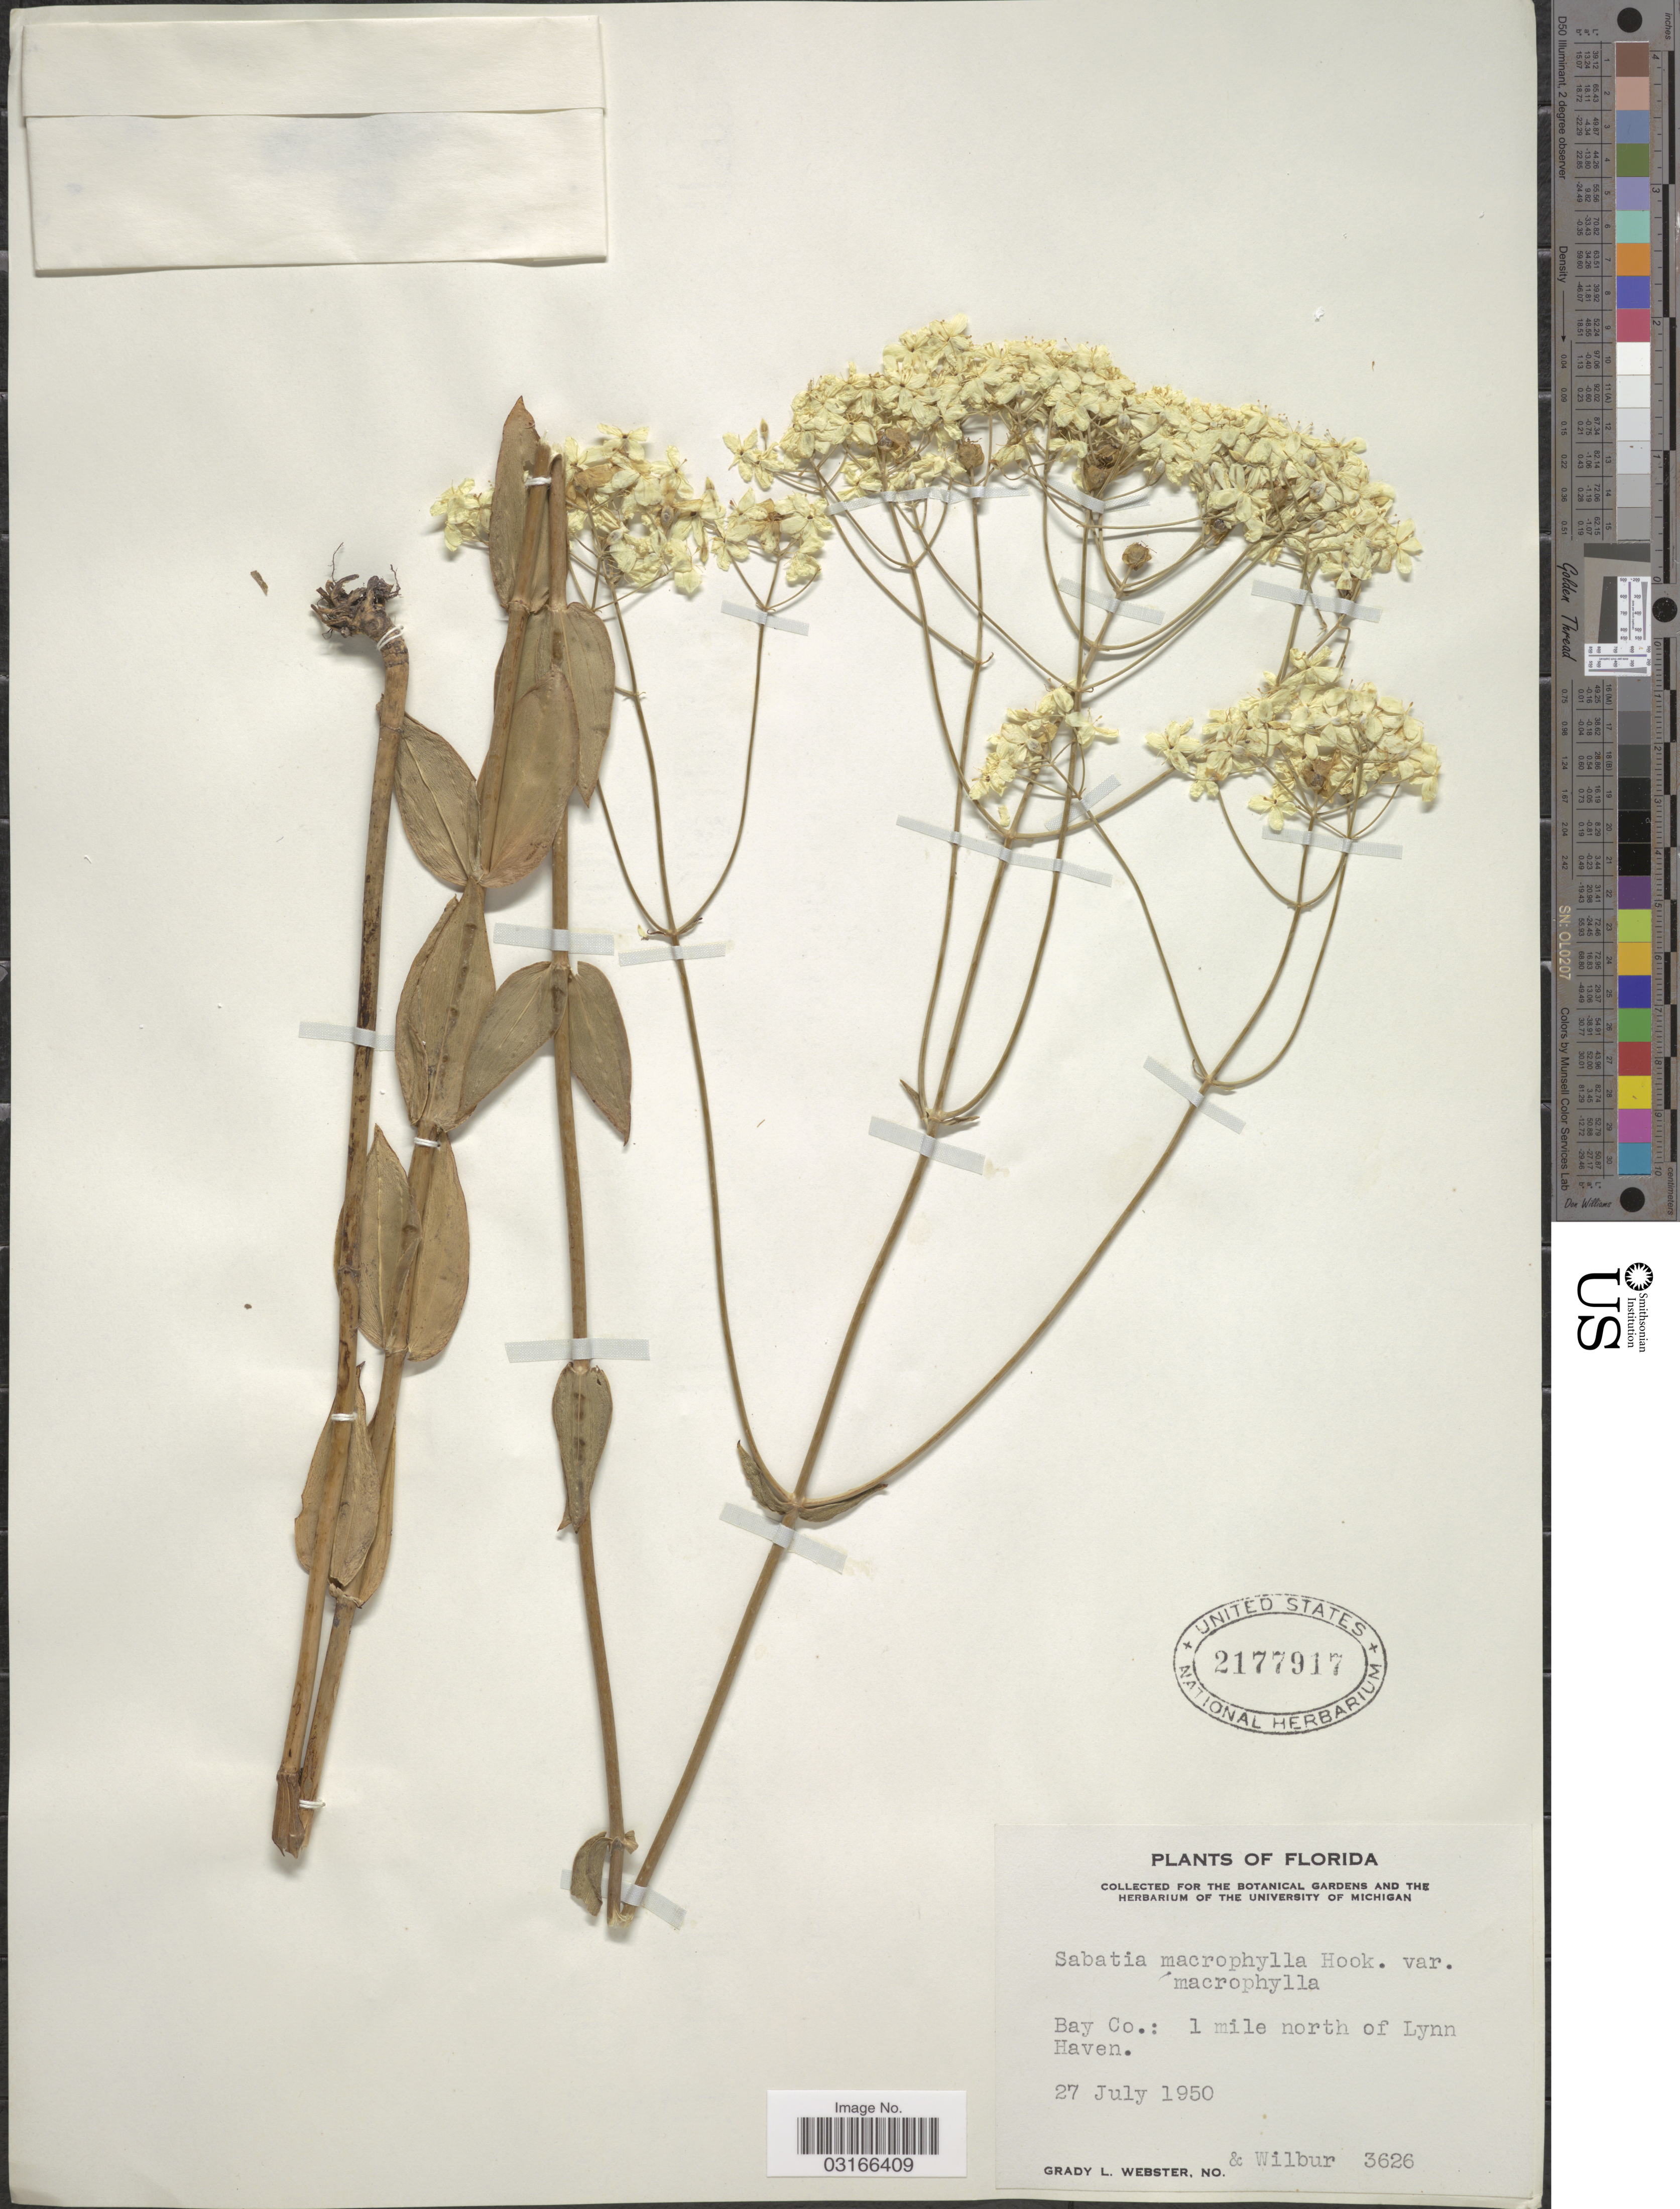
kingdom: Plantae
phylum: Tracheophyta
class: Magnoliopsida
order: Gentianales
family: Gentianaceae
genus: Sabatia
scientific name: Sabatia campestris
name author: Nutt.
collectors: G. L. Webster & Wilbur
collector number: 3626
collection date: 1950-07-27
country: United States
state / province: Florida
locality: Bay Co.: 1 mile north of Lynn Haven.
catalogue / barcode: US 2177917